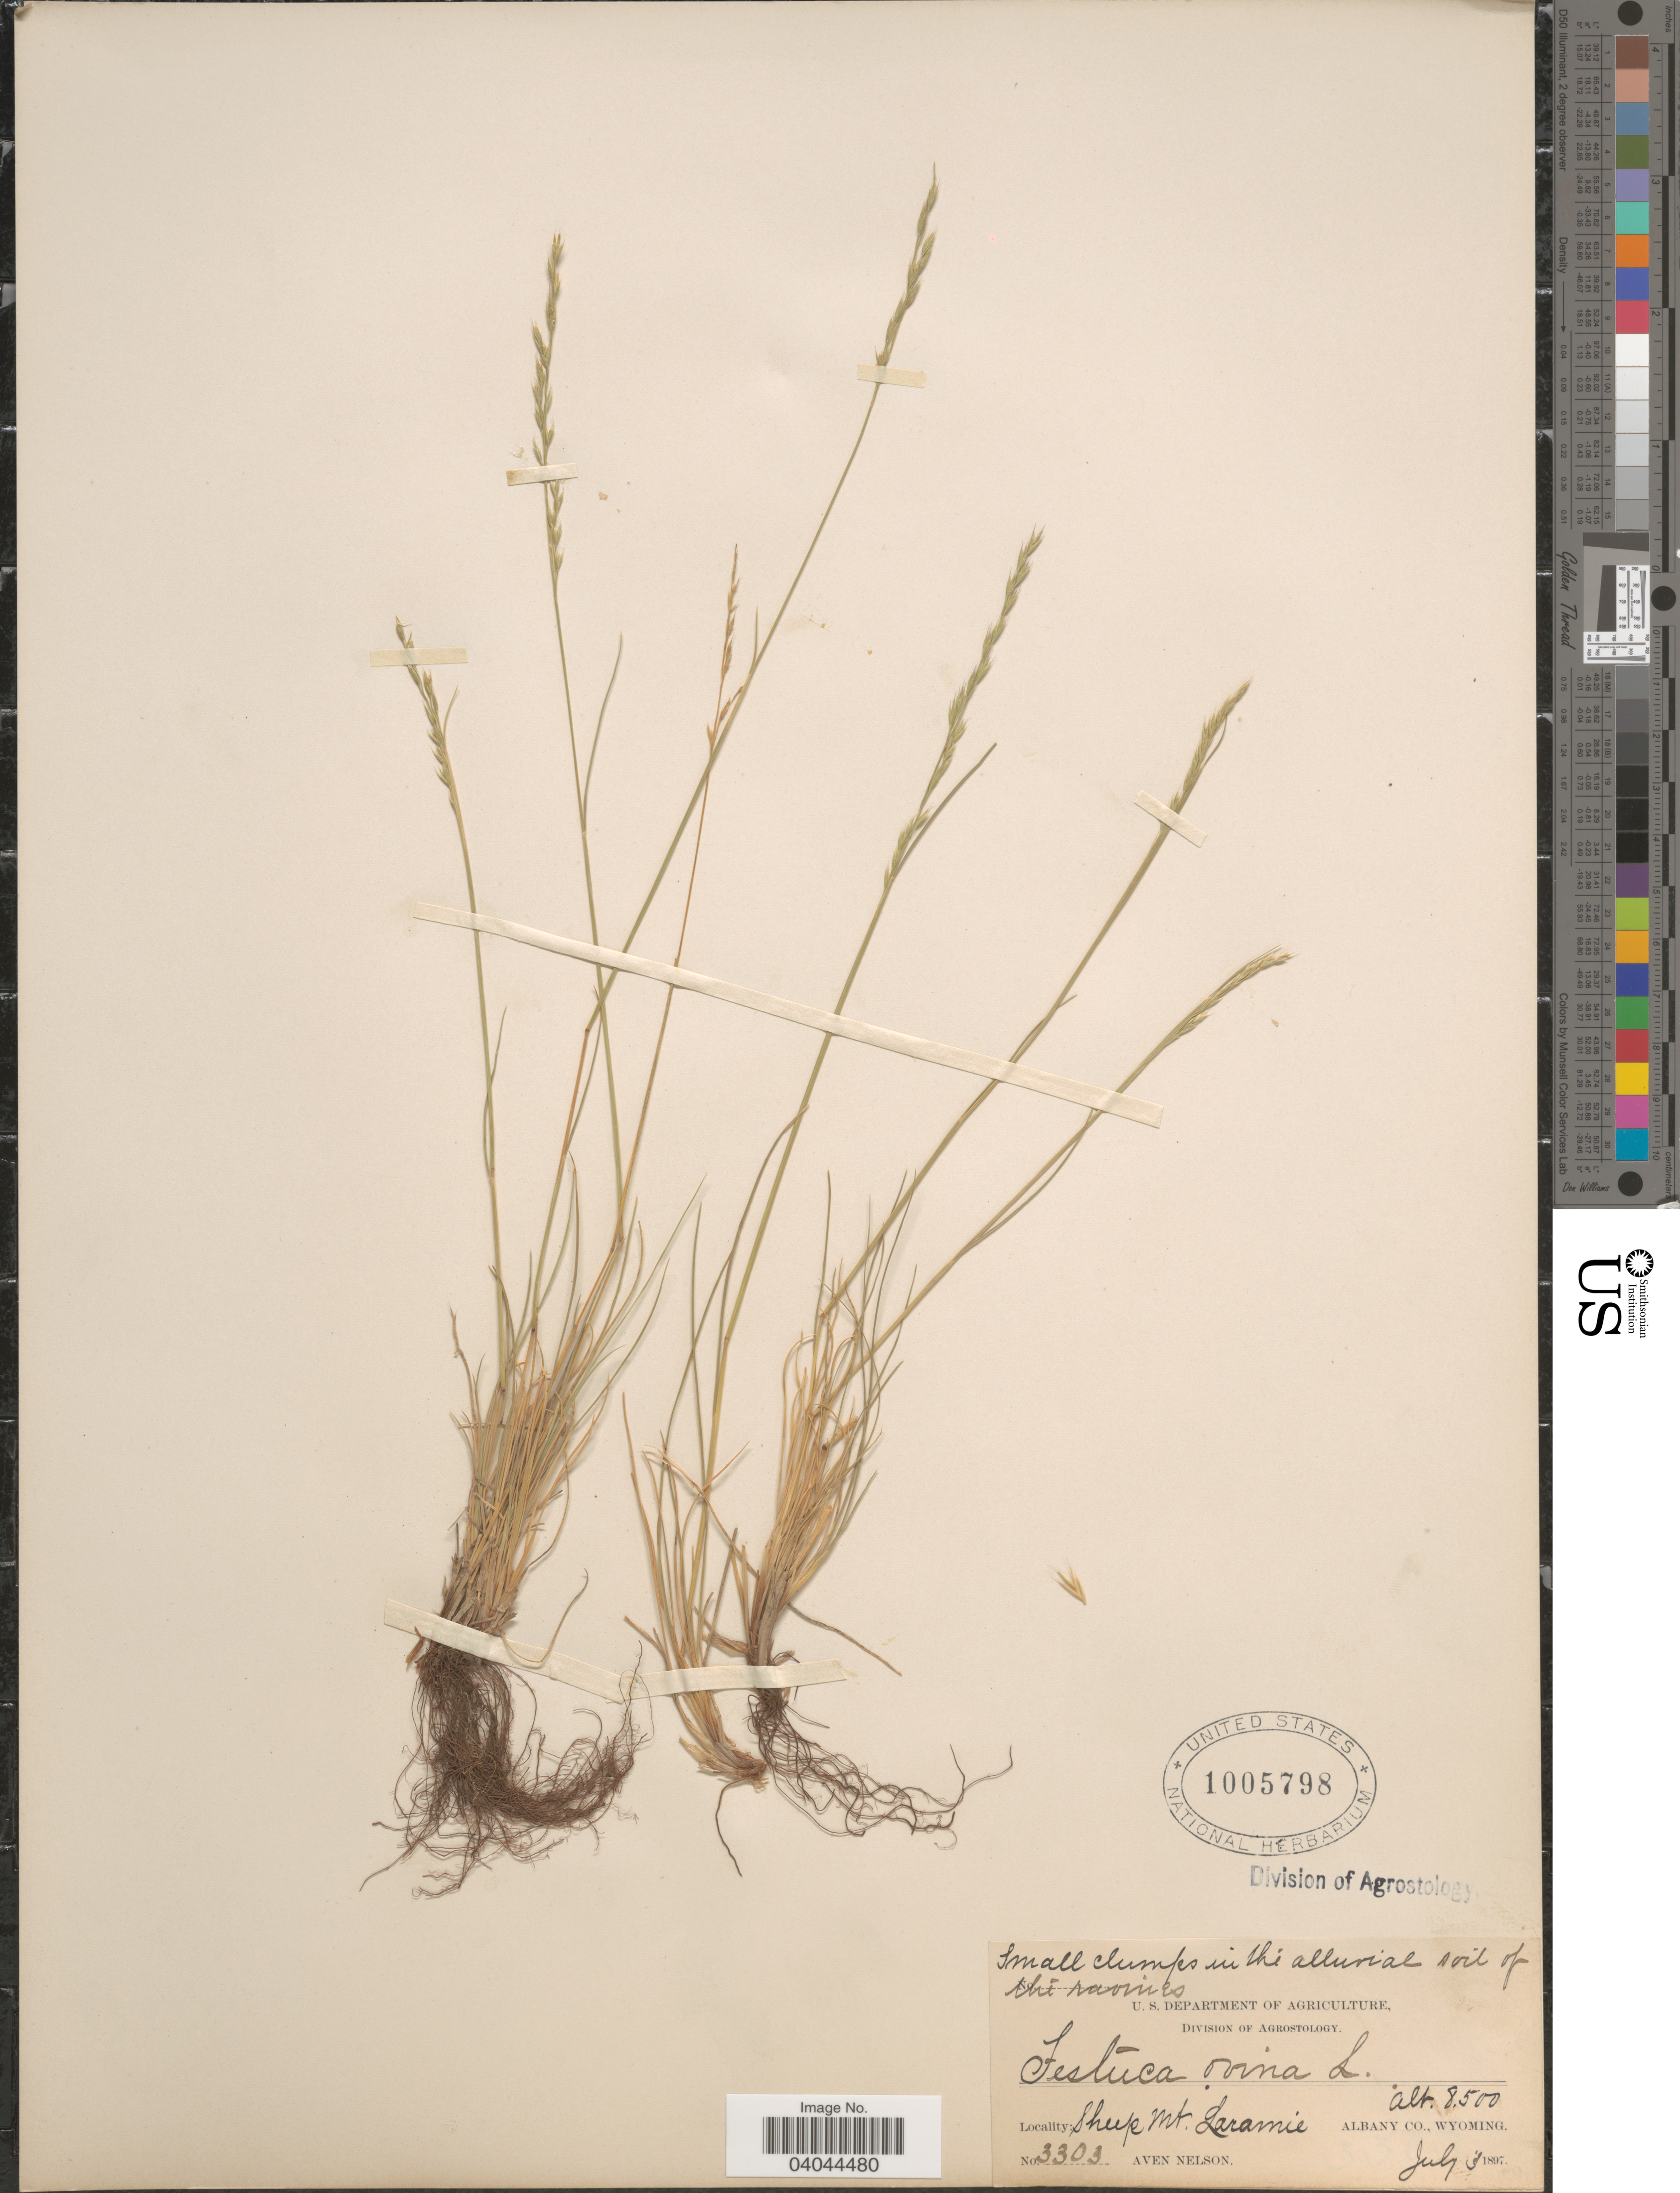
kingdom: Plantae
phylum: Tracheophyta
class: Liliopsida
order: Poales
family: Poaceae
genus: Festuca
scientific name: Festuca ovina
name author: L.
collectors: A. Nelson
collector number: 3303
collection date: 1897-07-03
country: United States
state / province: Wyoming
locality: Sheep Mt. Laramie. Albany Co.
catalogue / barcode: US 1005798